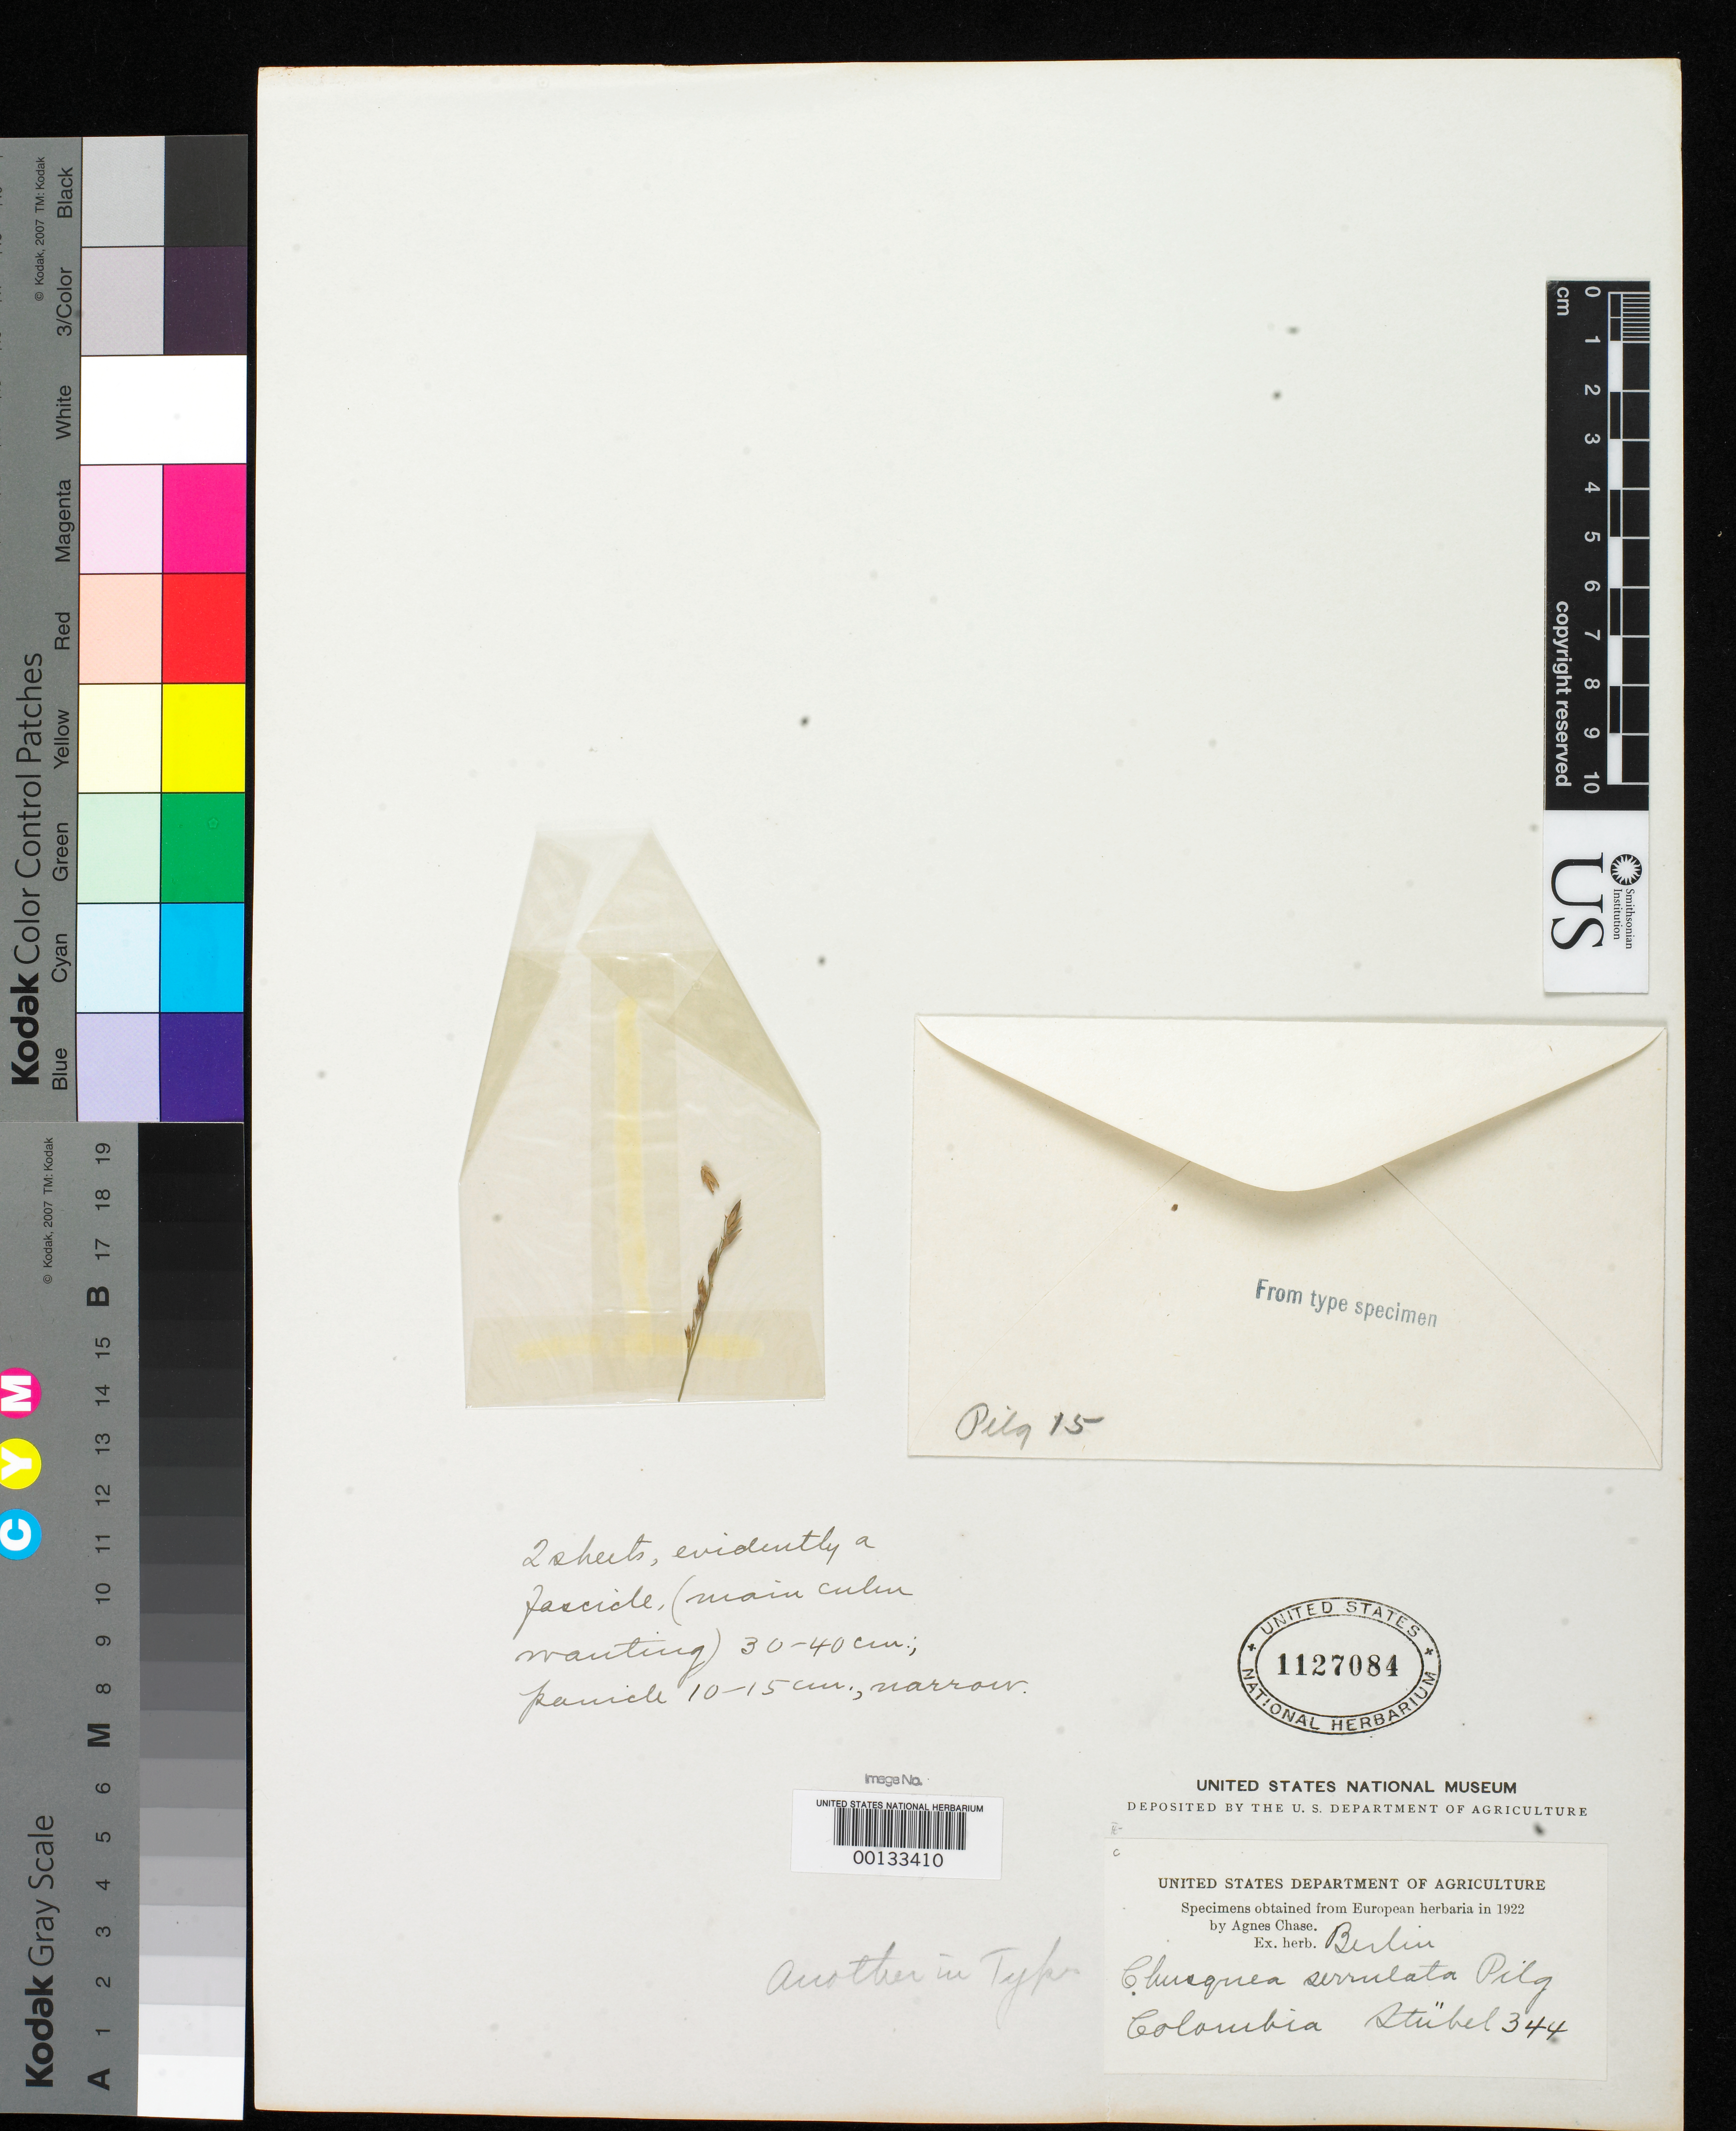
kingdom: Plantae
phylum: Tracheophyta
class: Liliopsida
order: Poales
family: Poaceae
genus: Chusquea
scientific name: Chusquea serrulata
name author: Pilg.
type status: Type Collection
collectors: M. Stuebel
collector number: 344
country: Colombia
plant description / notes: Fragmentary material of type specimen ex herb. Berlin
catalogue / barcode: US 1127084